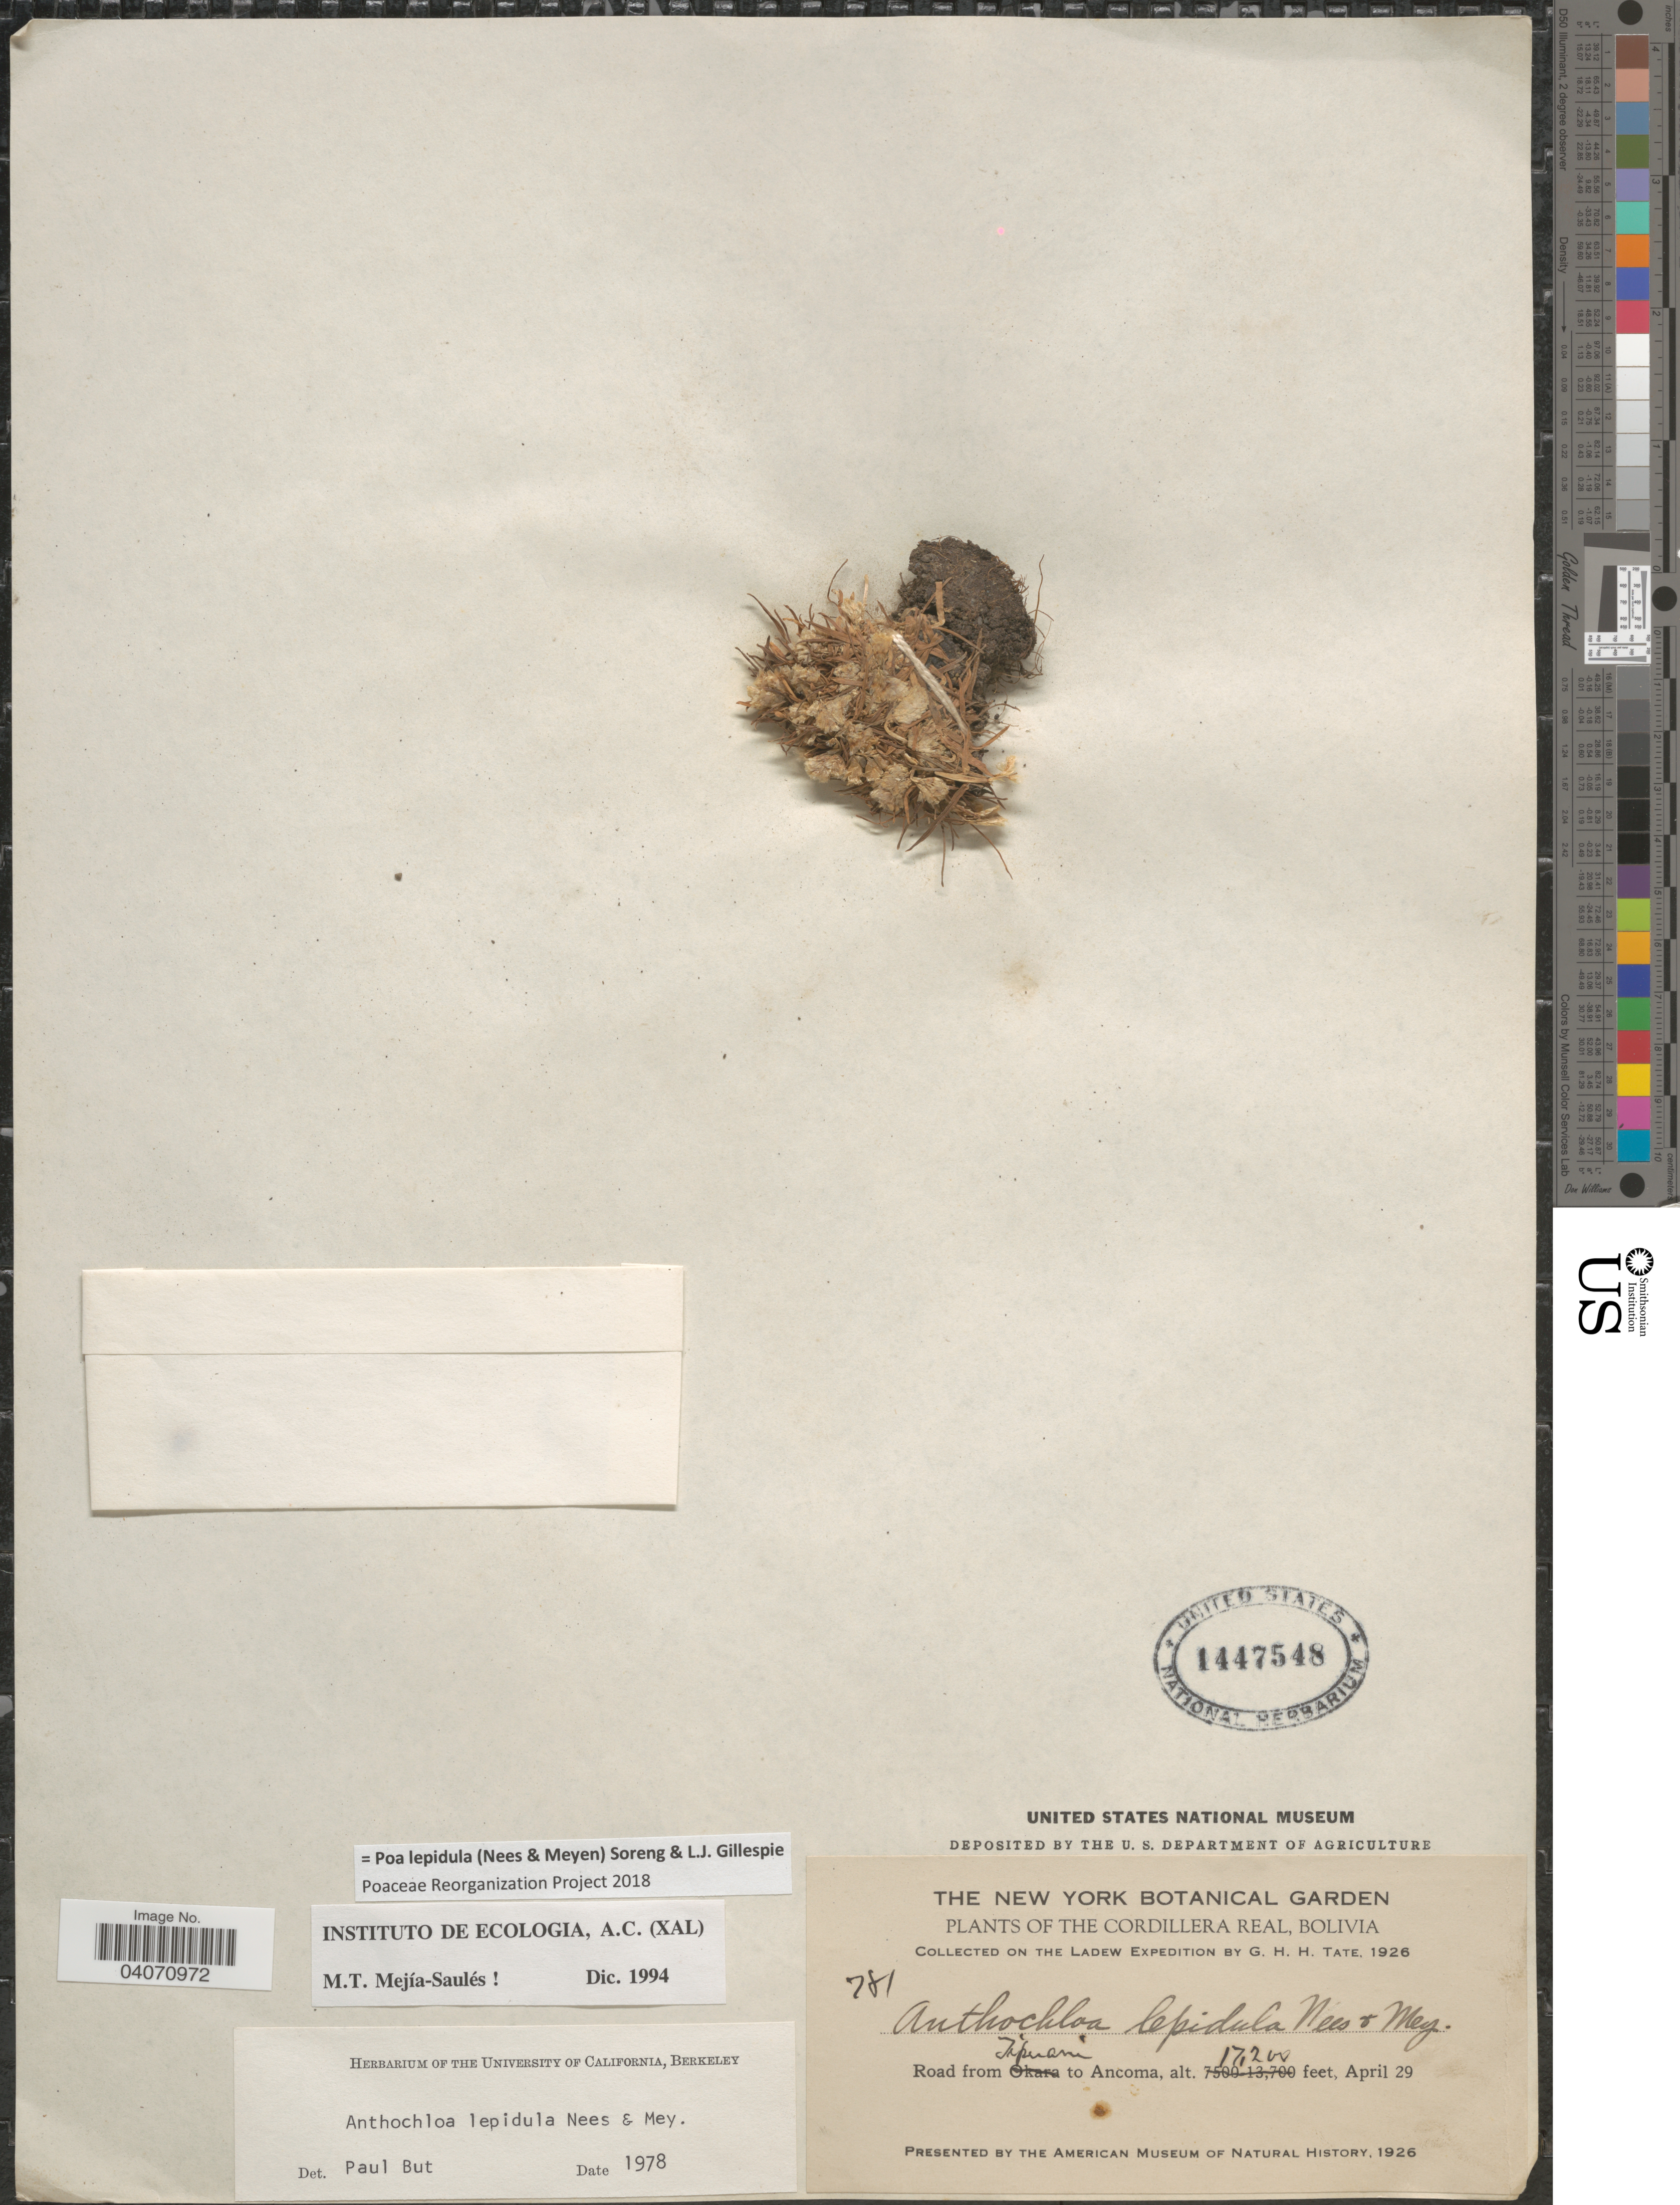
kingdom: Plantae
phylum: Tracheophyta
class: Liliopsida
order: Poales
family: Poaceae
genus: Poa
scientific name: Poa lepidula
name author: (Nees & Meyen) Soreng & L.J. Gillespie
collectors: G. H. H.Tate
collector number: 781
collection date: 1929-04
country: Bolivia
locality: Cordillera Real. Ladew Expedition. Road from Tipuan to Ancoma.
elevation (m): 5243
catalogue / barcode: US 1447548